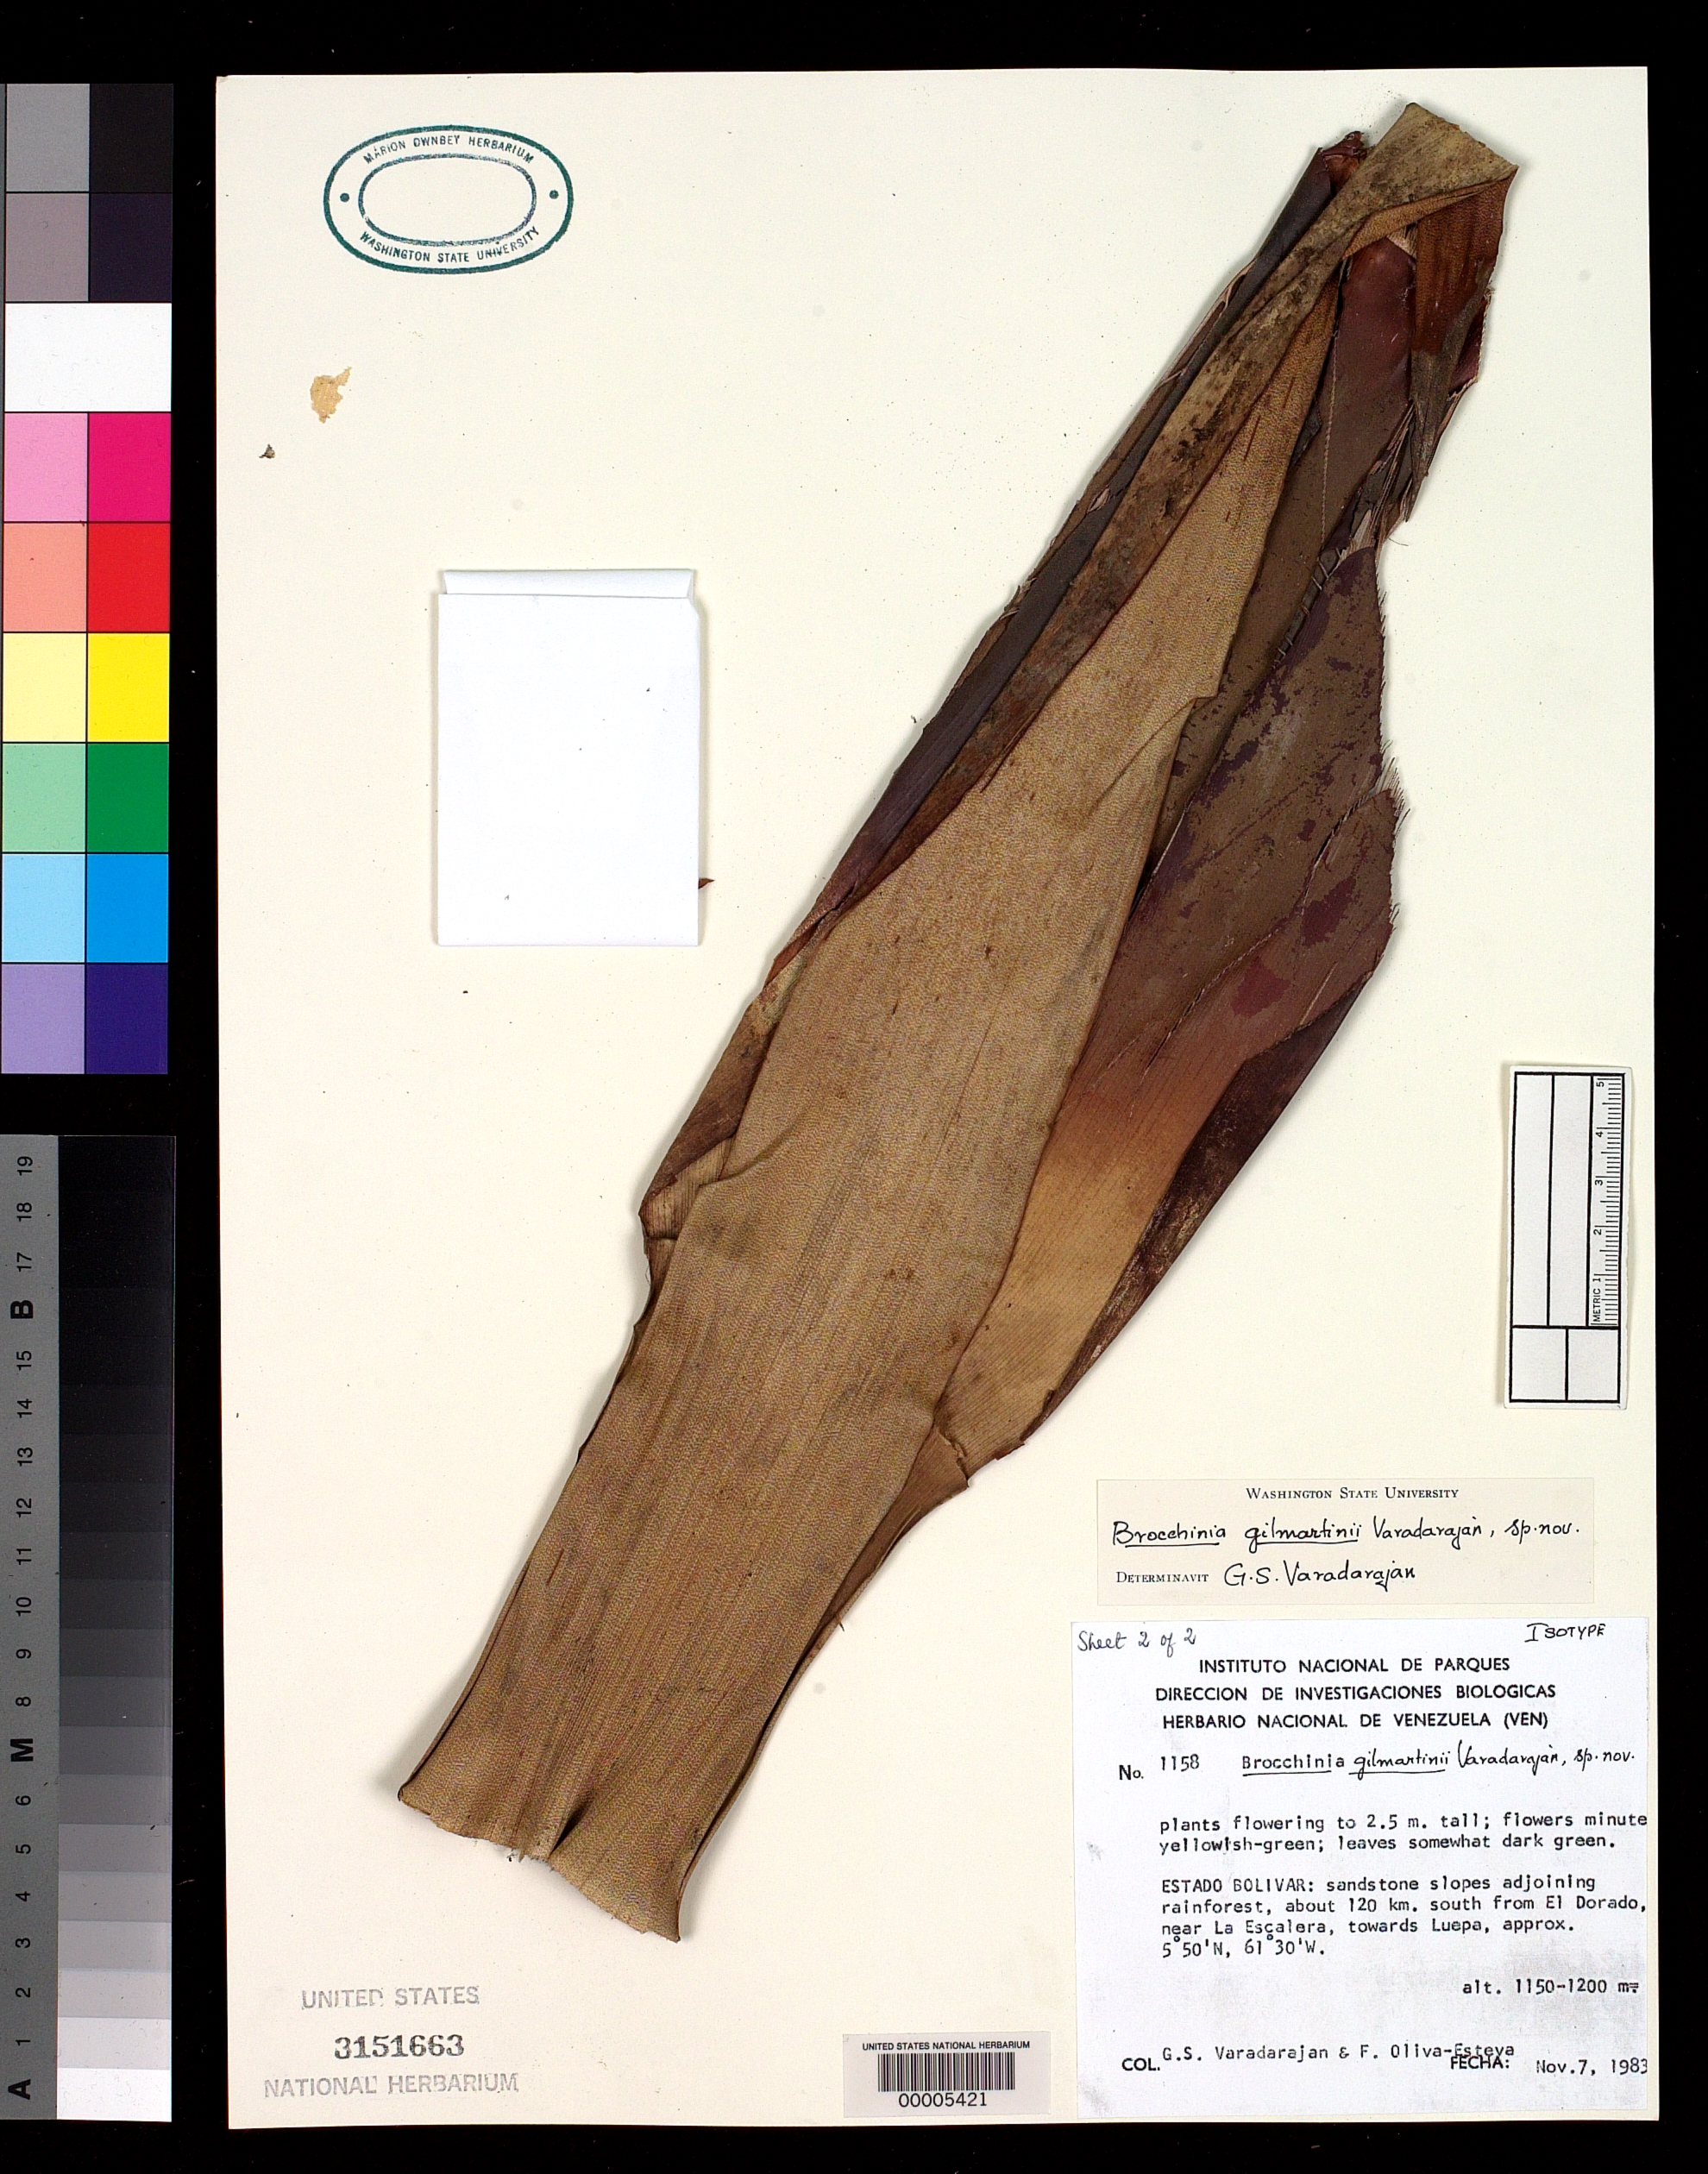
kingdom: Plantae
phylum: Tracheophyta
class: Liliopsida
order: Poales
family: Bromeliaceae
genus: Brocchinia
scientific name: Brocchinia gilmartinii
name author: G.S. Varad.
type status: Isotype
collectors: G. S. Varadarajan & F. Olivia-Esteva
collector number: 1158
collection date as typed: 07 Nov 1983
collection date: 1983-11-07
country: Venezuela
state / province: Bolivar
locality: Sandtone slopes adjoining rainforest, ca. 120 km S from El Dorado, near La Escuela, along road to Luepa.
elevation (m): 1150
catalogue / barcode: US 3151663